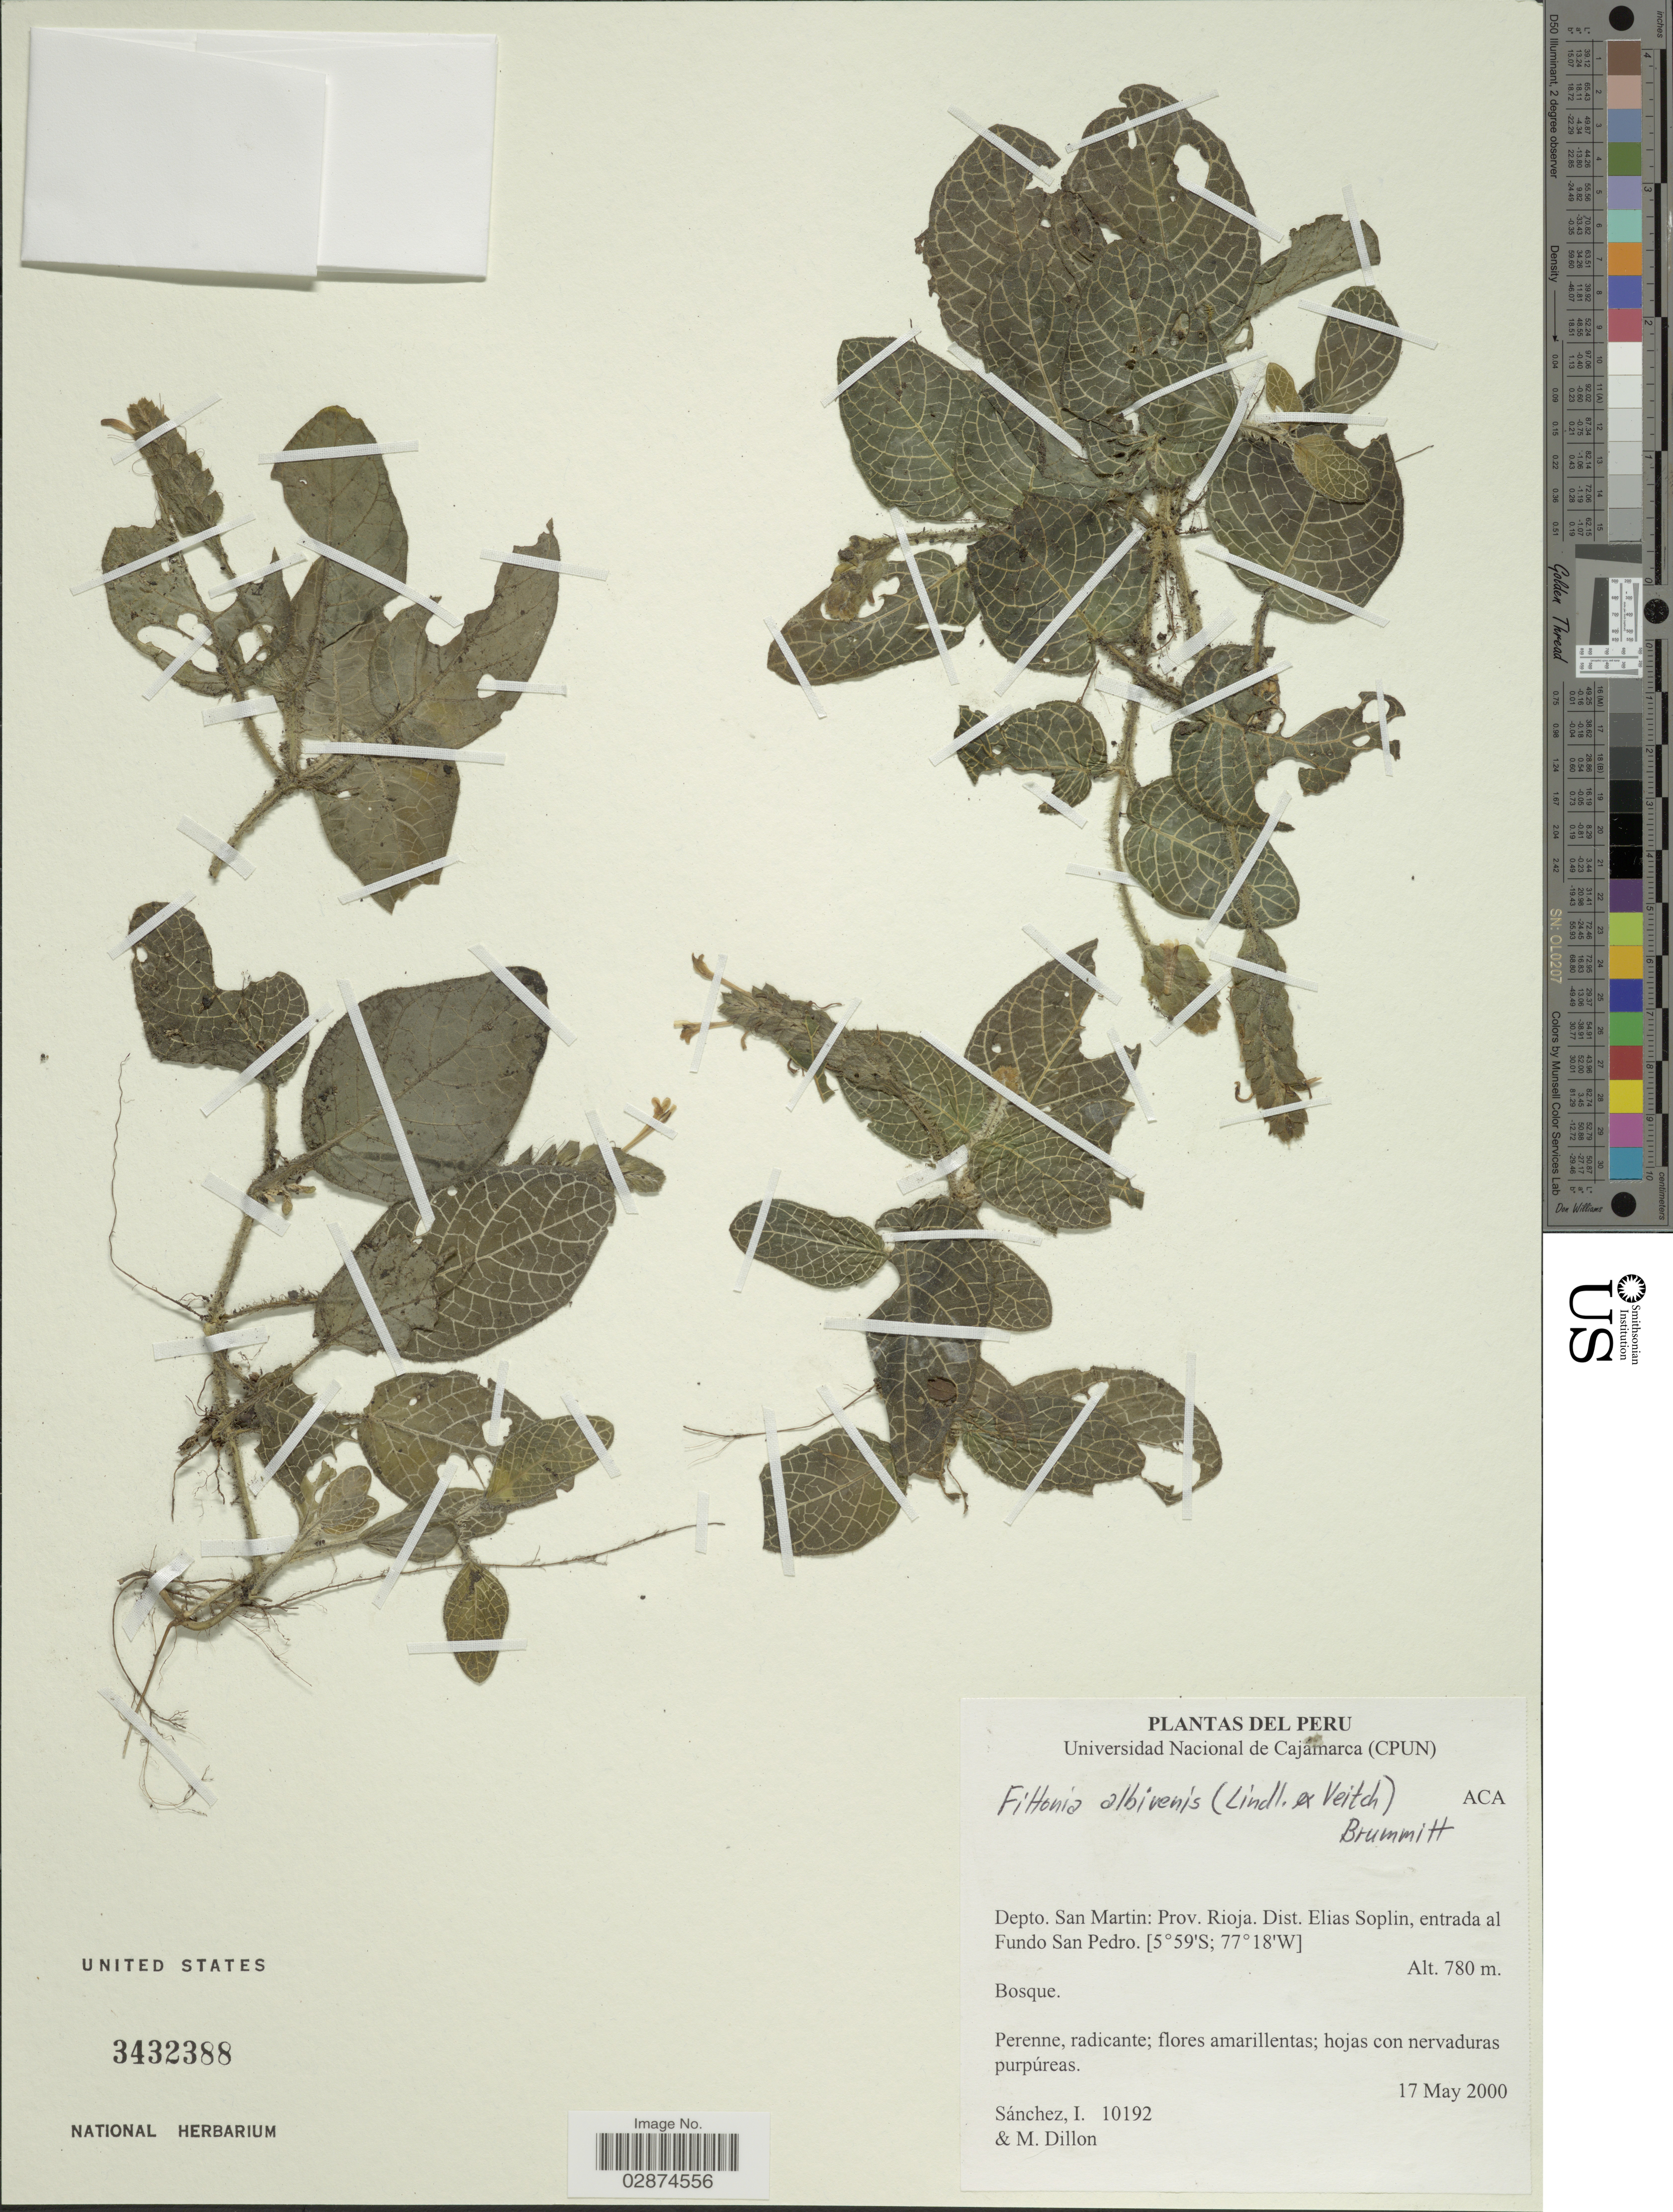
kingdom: Plantae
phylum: Tracheophyta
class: Magnoliopsida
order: Lamiales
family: Acanthaceae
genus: Fittonia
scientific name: Fittonia albivenis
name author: (Lindl. ex Veitch) Brummitt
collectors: I. Sánchez & M. O. Dillon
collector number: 10192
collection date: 2000-05-17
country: Peru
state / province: San Martín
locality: Depto. San Martin: Prov. Rioja. Dist. Elias Soplin, entrada al Fundo San Pedro.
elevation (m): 780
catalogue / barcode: US 3432388